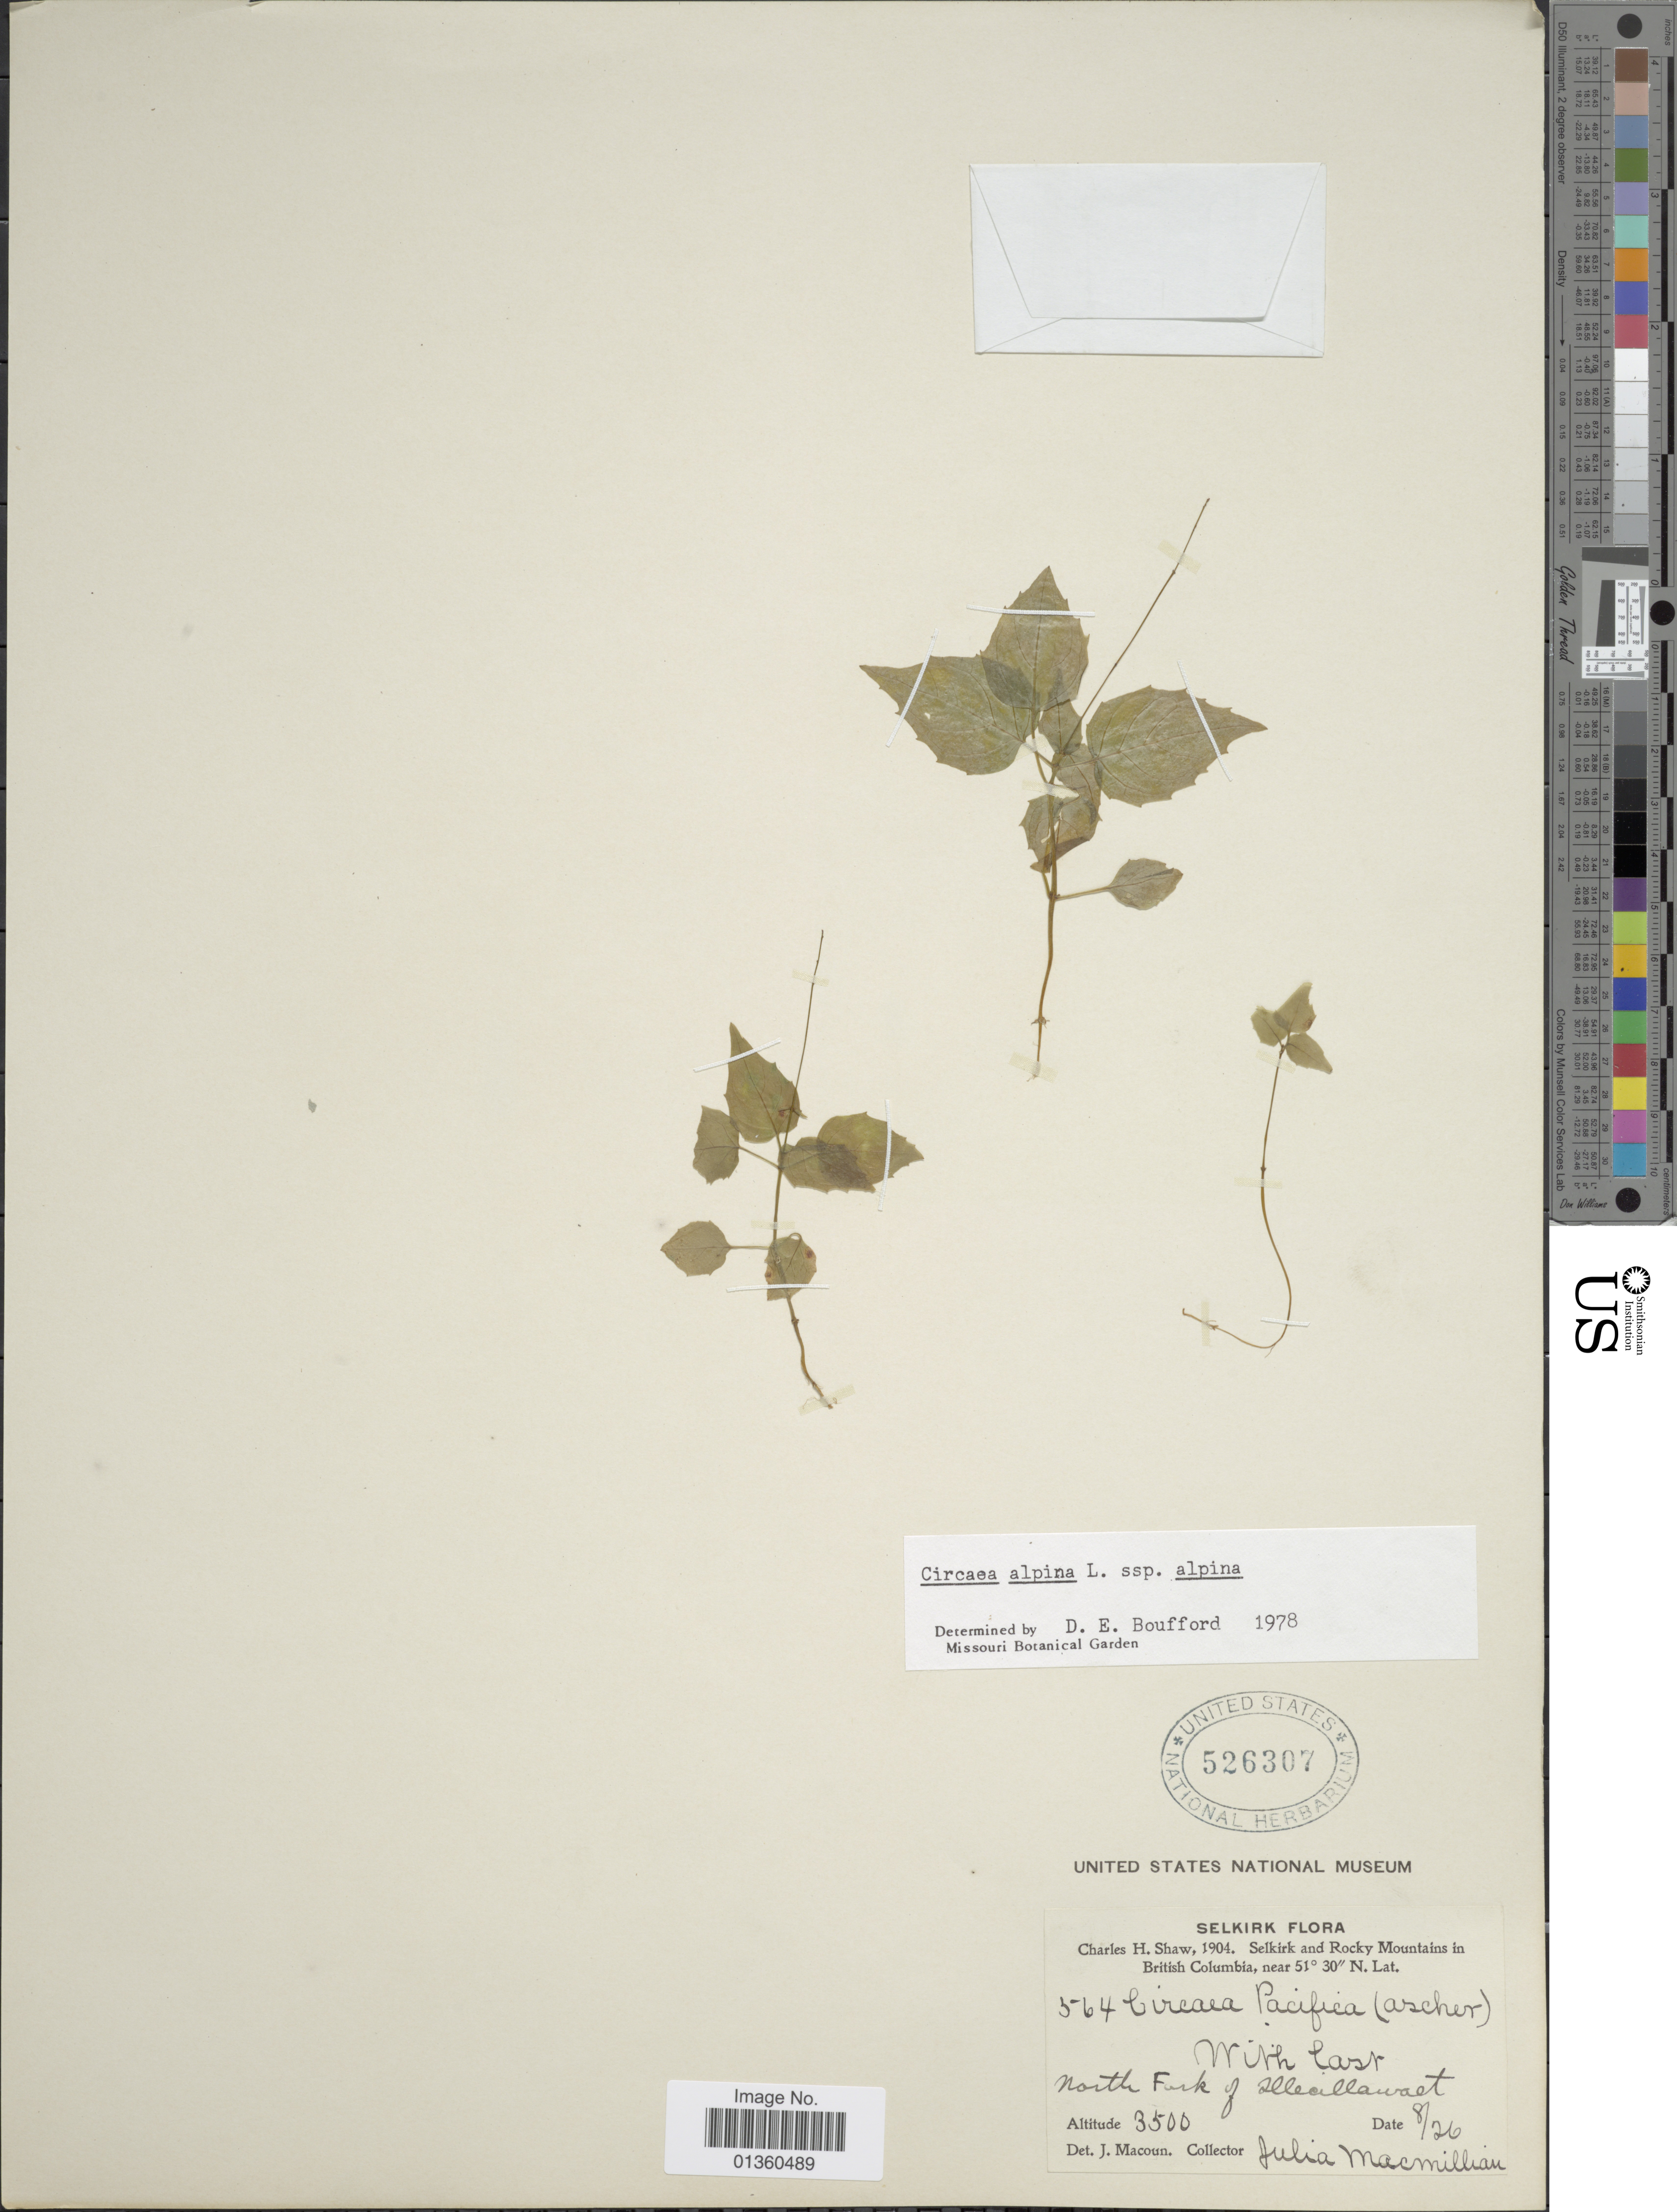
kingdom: Plantae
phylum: Tracheophyta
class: Magnoliopsida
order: Myrtales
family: Onagraceae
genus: Circaea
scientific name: Circaea alpina subsp. alpina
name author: L.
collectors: C. H. Shaw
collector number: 564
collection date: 1904-08-26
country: Canada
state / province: British Columbia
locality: Selkirk and Rocky Mountains, North Fork of Illecillewaet.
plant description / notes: Precise locality edit: Corrected "North Fork of Illeallawaet" to "North Fork of Illecillewaet."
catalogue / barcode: US 526307